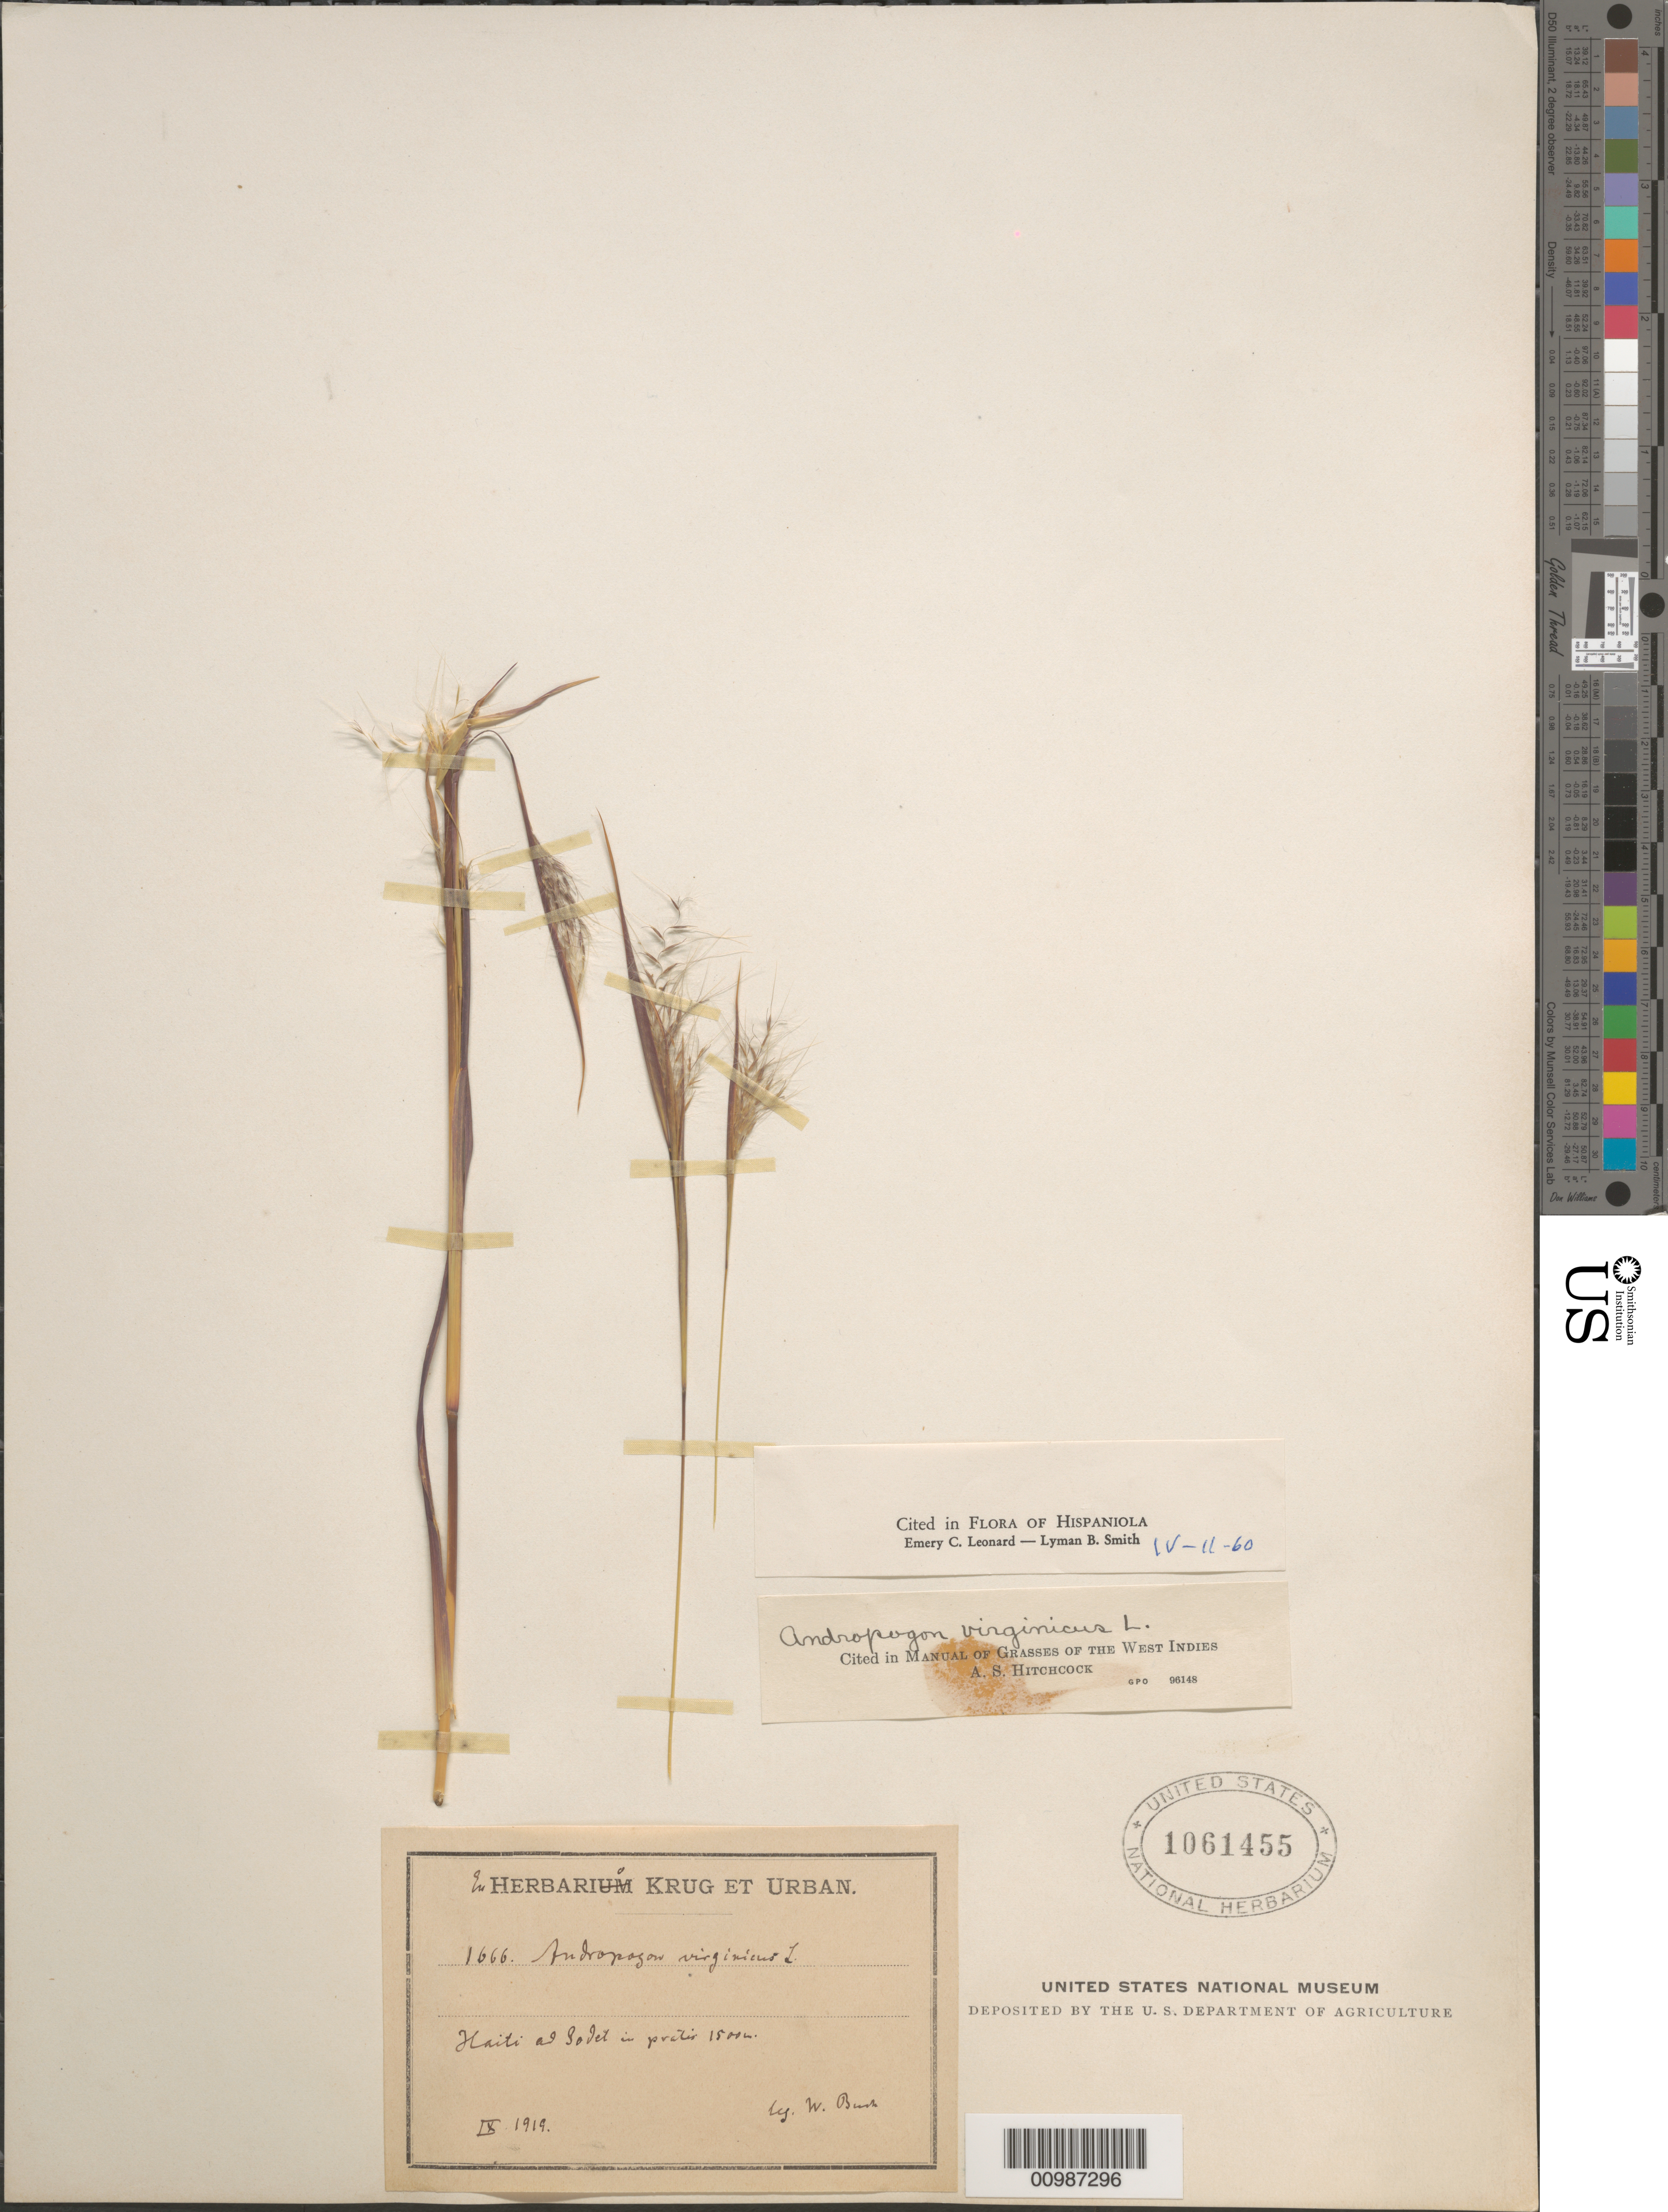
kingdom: Plantae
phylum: Tracheophyta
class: Liliopsida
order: Poales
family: Poaceae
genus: Andropogon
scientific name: Andropogon virginicus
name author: L.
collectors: W. Bush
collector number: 1666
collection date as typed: Sep 1919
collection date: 1919-09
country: Haiti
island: Hispaniola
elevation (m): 1500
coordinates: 0 N, 0 E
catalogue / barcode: US 1061455